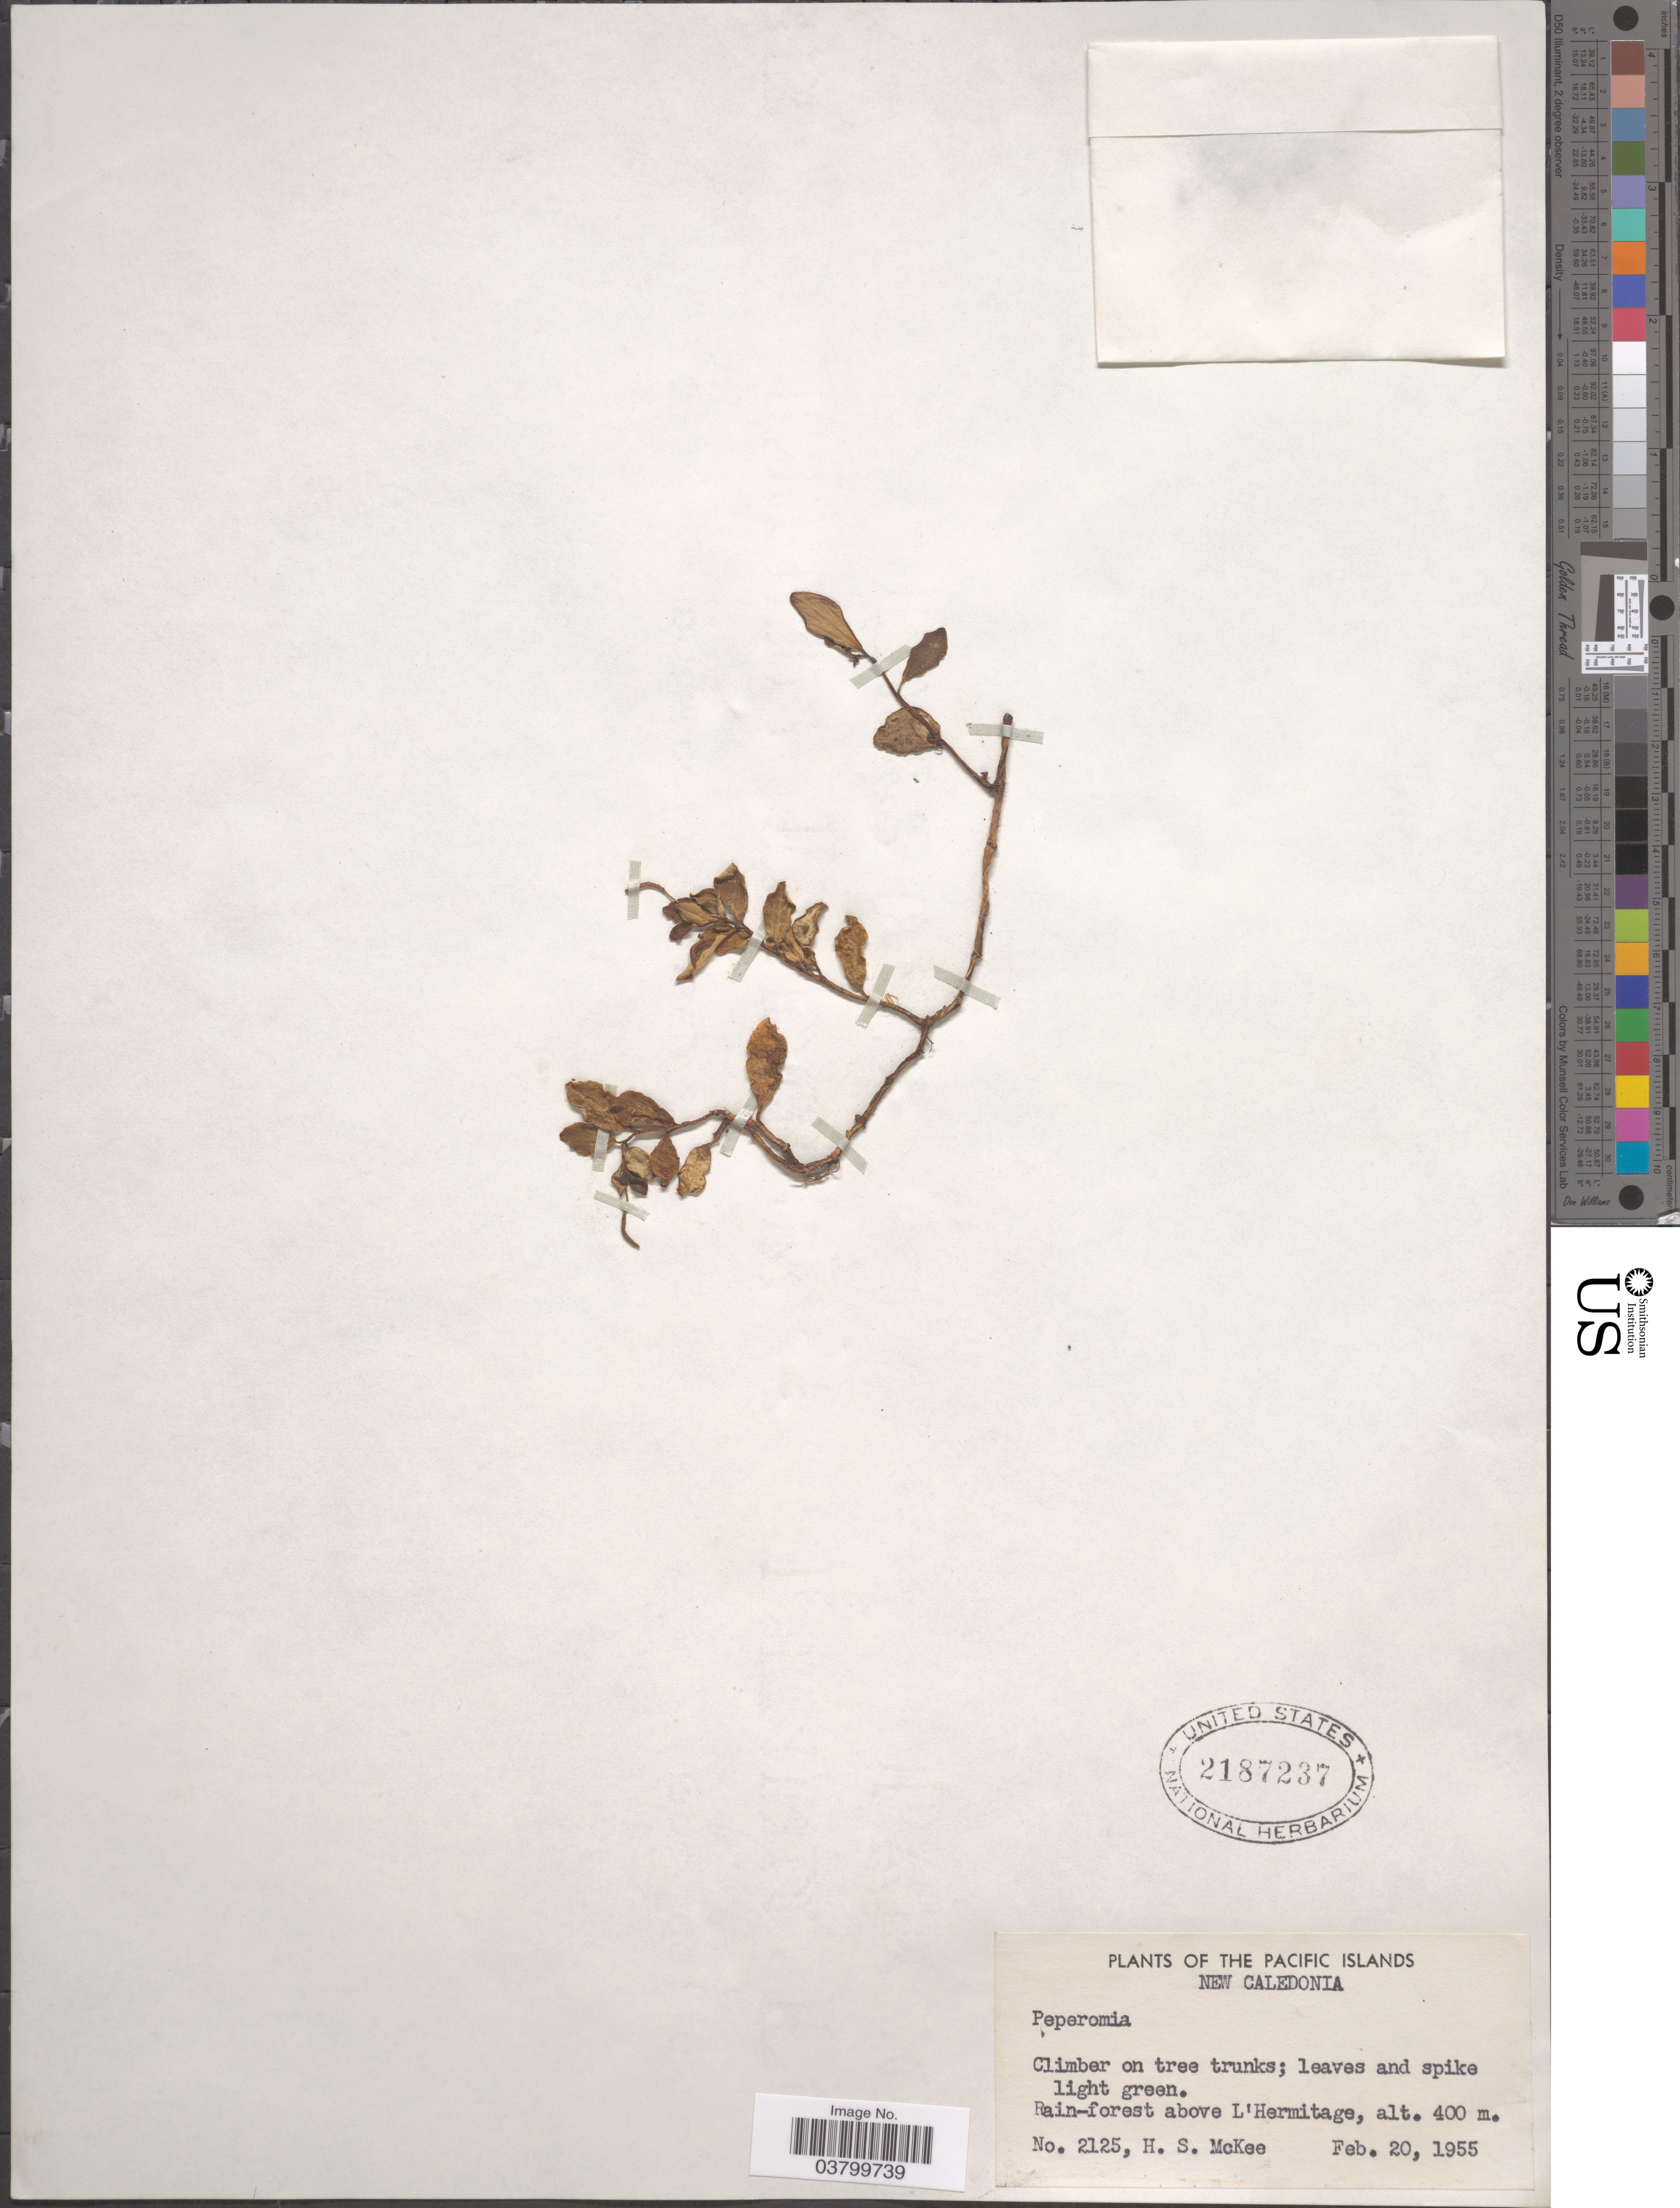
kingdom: Plantae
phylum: Tracheophyta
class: Magnoliopsida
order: Piperales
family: Piperaceae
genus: Peperomia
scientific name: Peperomia sp.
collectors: H. S. McKee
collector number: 2125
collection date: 1955-02-20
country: New Caledonia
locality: Above L'Hermitage.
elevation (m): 400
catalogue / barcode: US 2187237